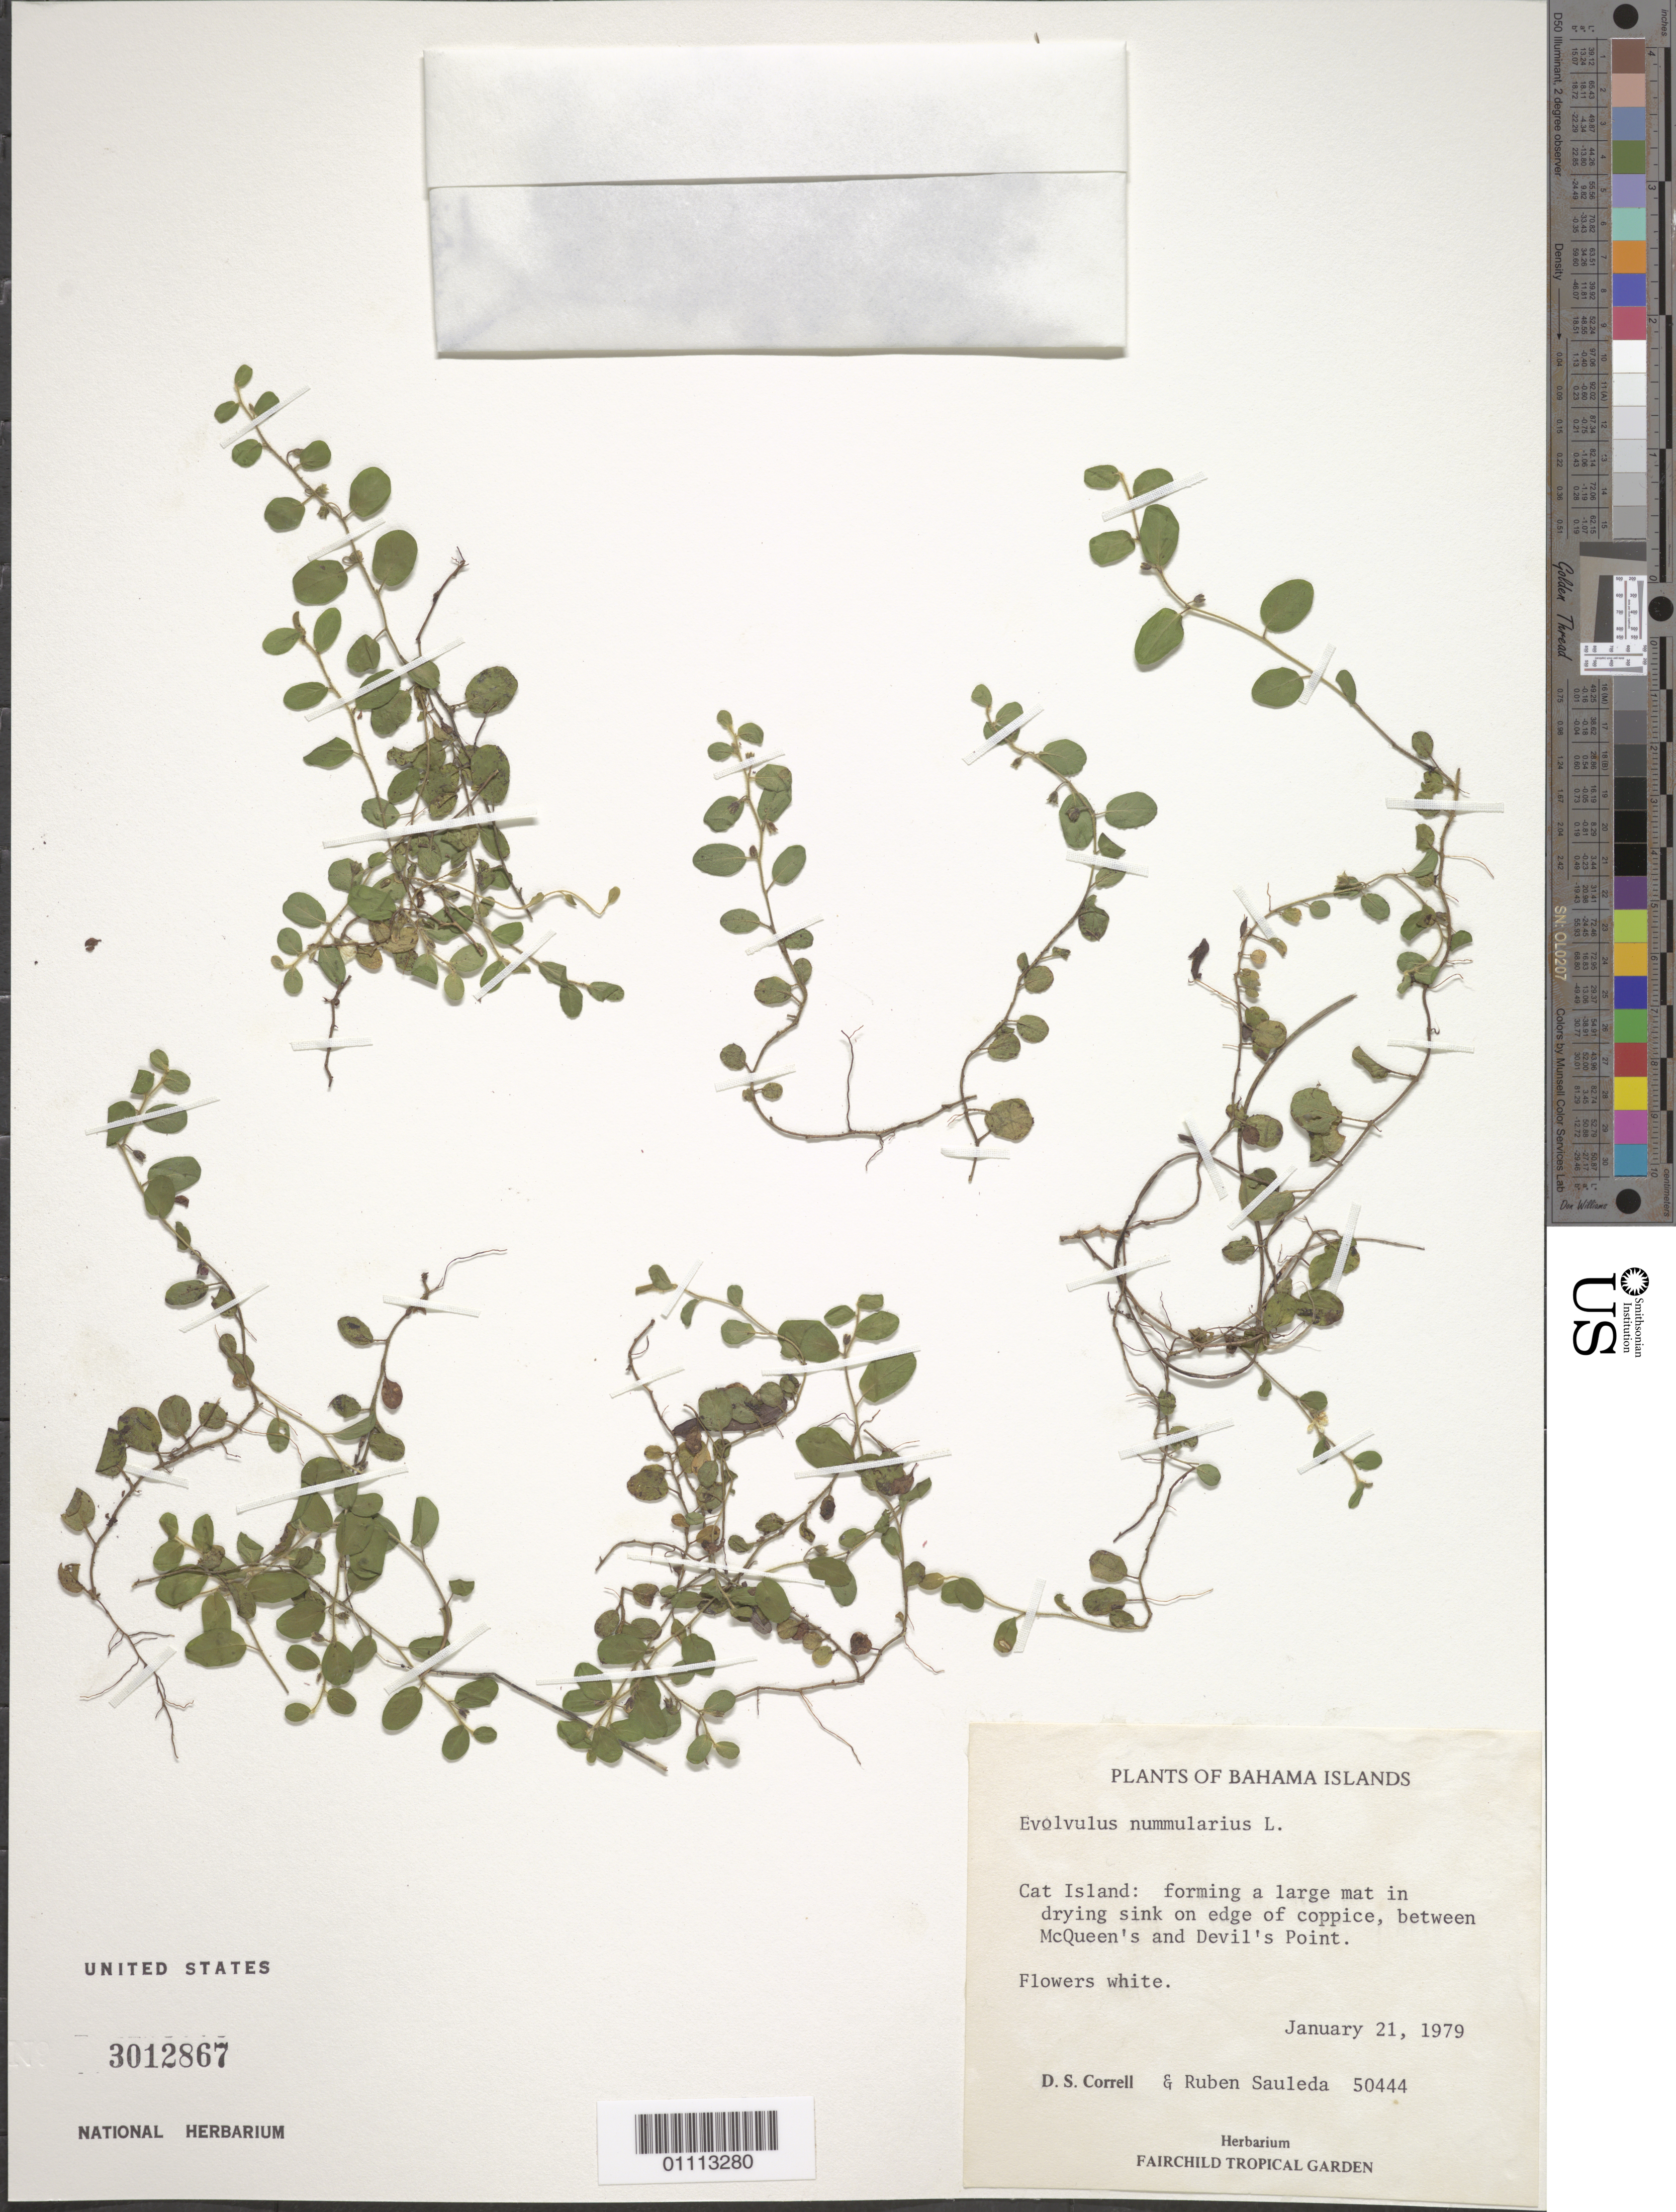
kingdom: Plantae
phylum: Tracheophyta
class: Magnoliopsida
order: Solanales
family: Convolvulaceae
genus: Evolvulus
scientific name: Evolvulus nummularius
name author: (L.) L.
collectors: D. S. Correll & R. Sauleda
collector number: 50444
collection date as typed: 21 Jan 1979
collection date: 1979-01-21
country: Bahamas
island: Cat I.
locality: Forming a large mat in drying sink on edge of coppice, between McQueen's and Devil's Point.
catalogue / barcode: US 3012867